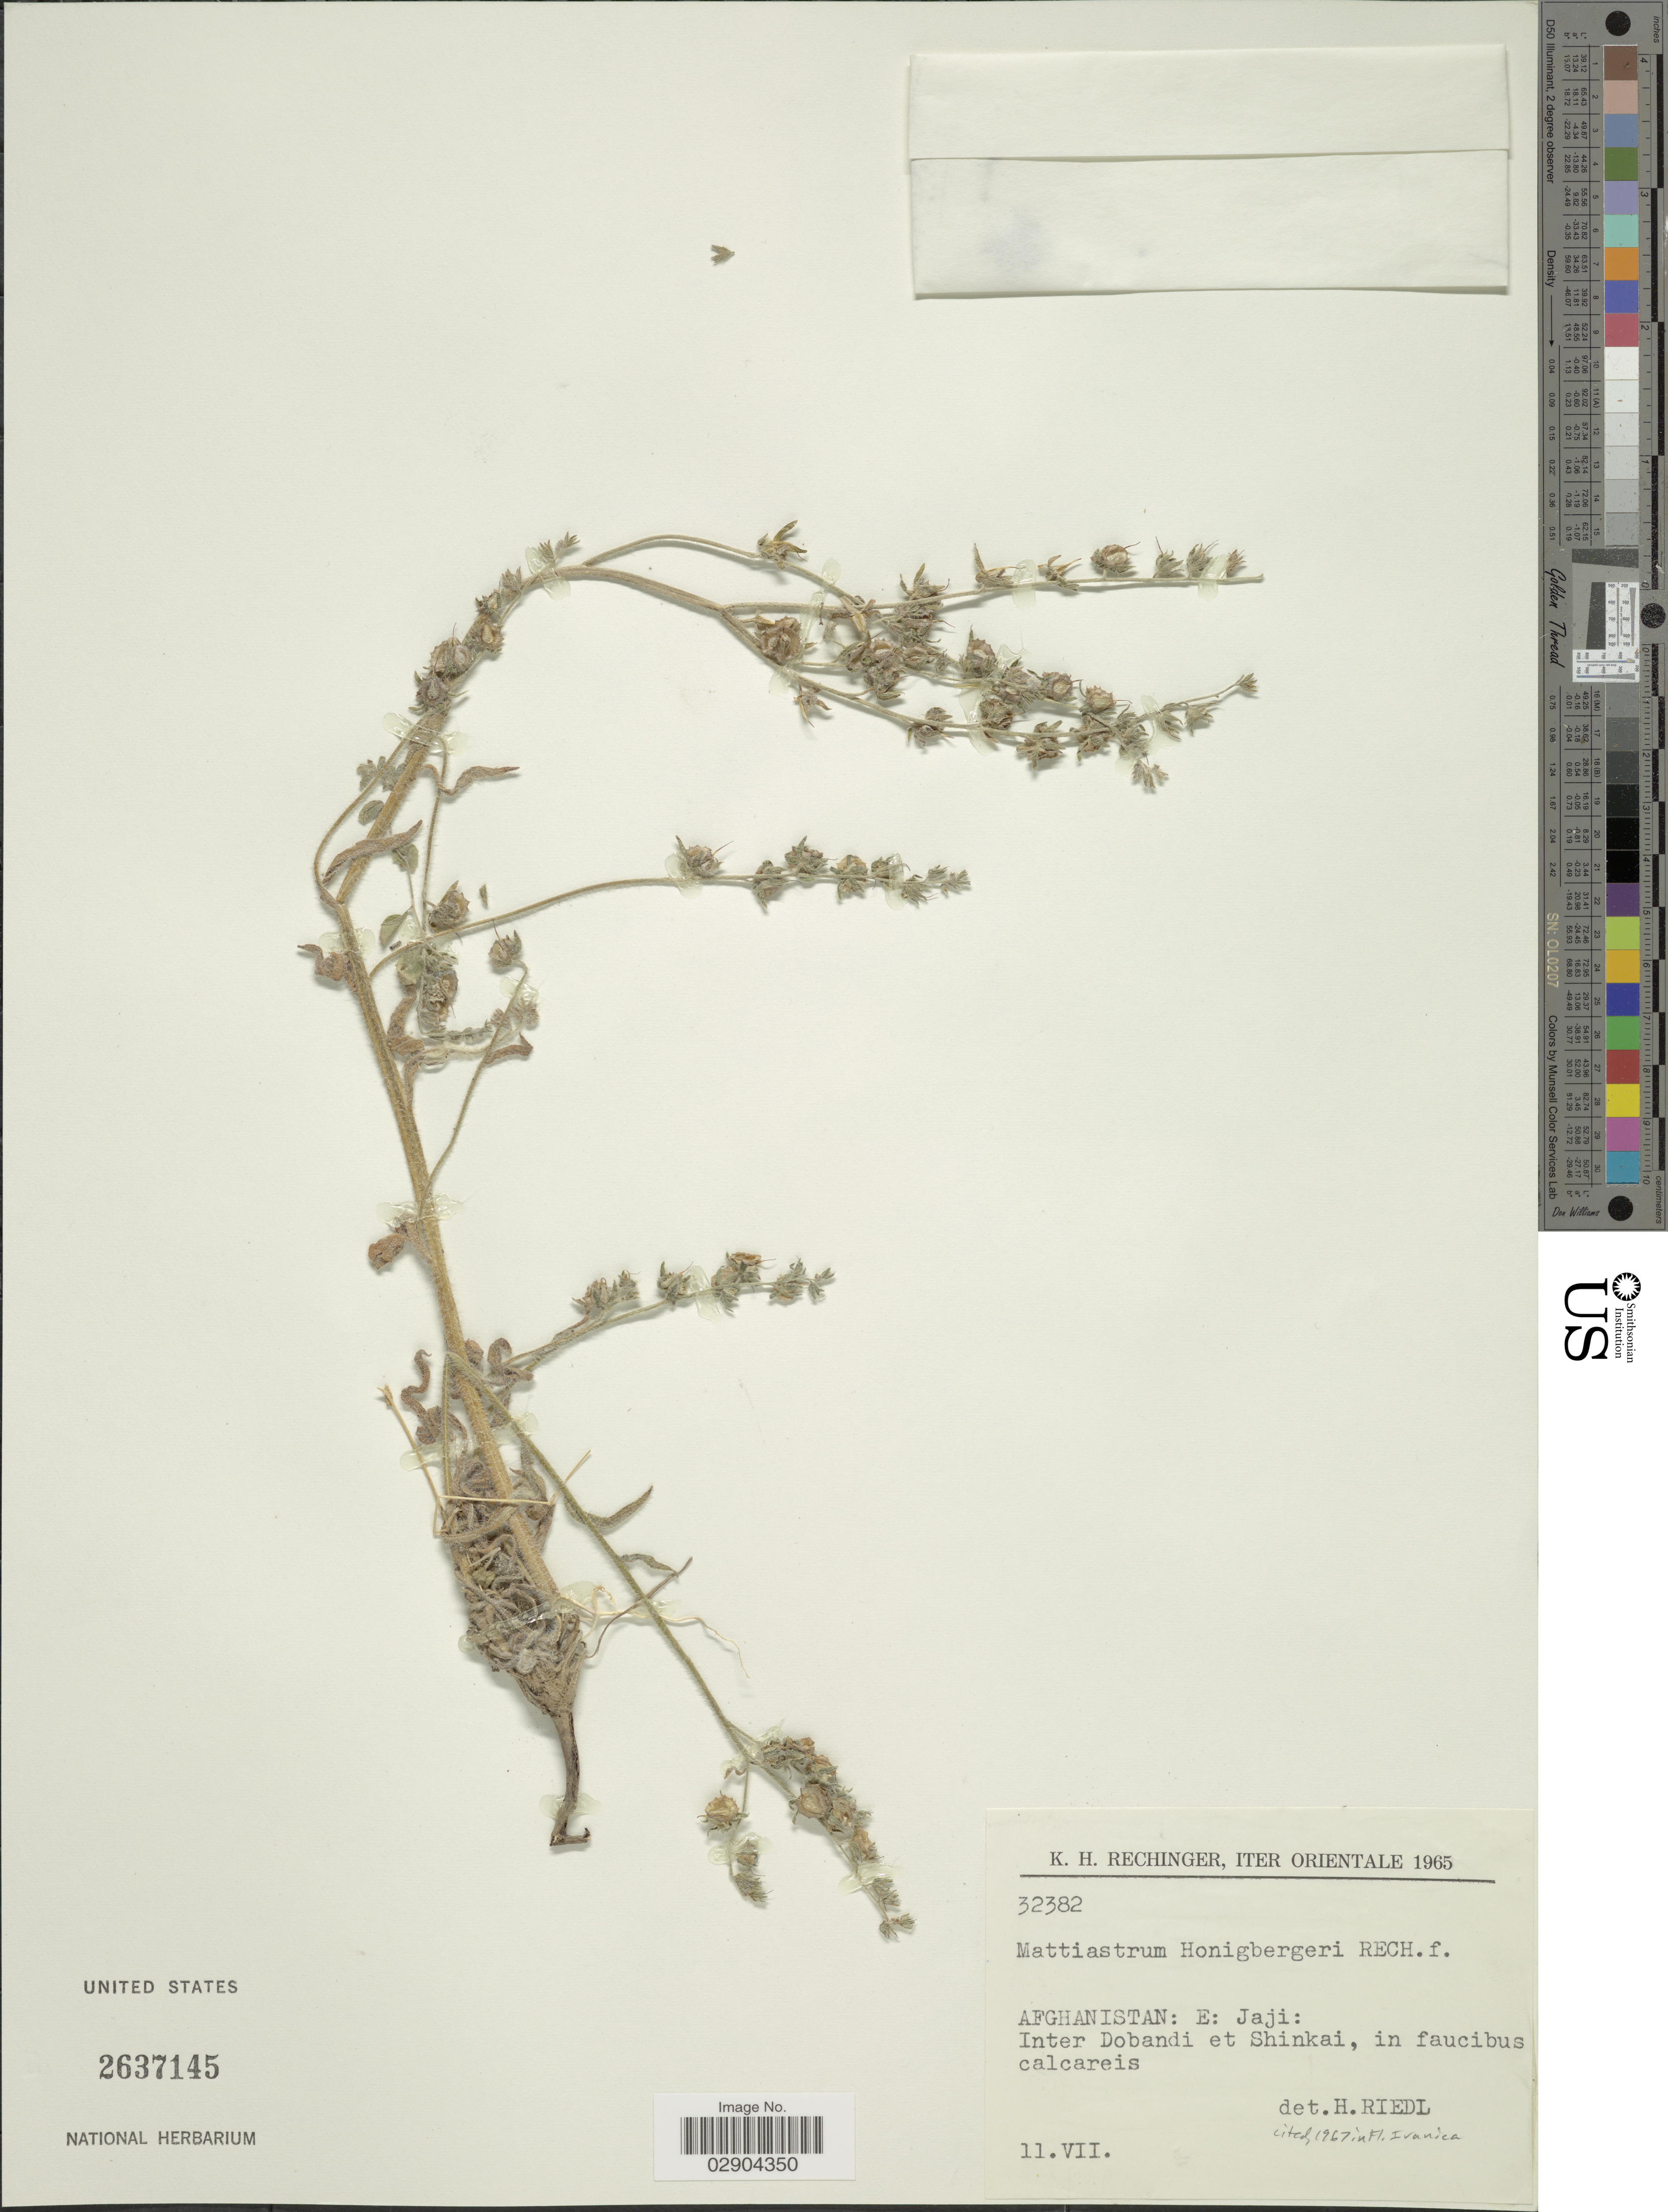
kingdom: Plantae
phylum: Tracheophyta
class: Magnoliopsida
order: Boraginales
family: Boraginaceae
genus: Mattiastrum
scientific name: Mattiastrum asperum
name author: (Stocks) Brand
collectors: K. H. Rechinger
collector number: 32382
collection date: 1965-07-11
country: Afghanistan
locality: E: Jaji: Inter Dobandi et Shinkai.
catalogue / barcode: US 2637145